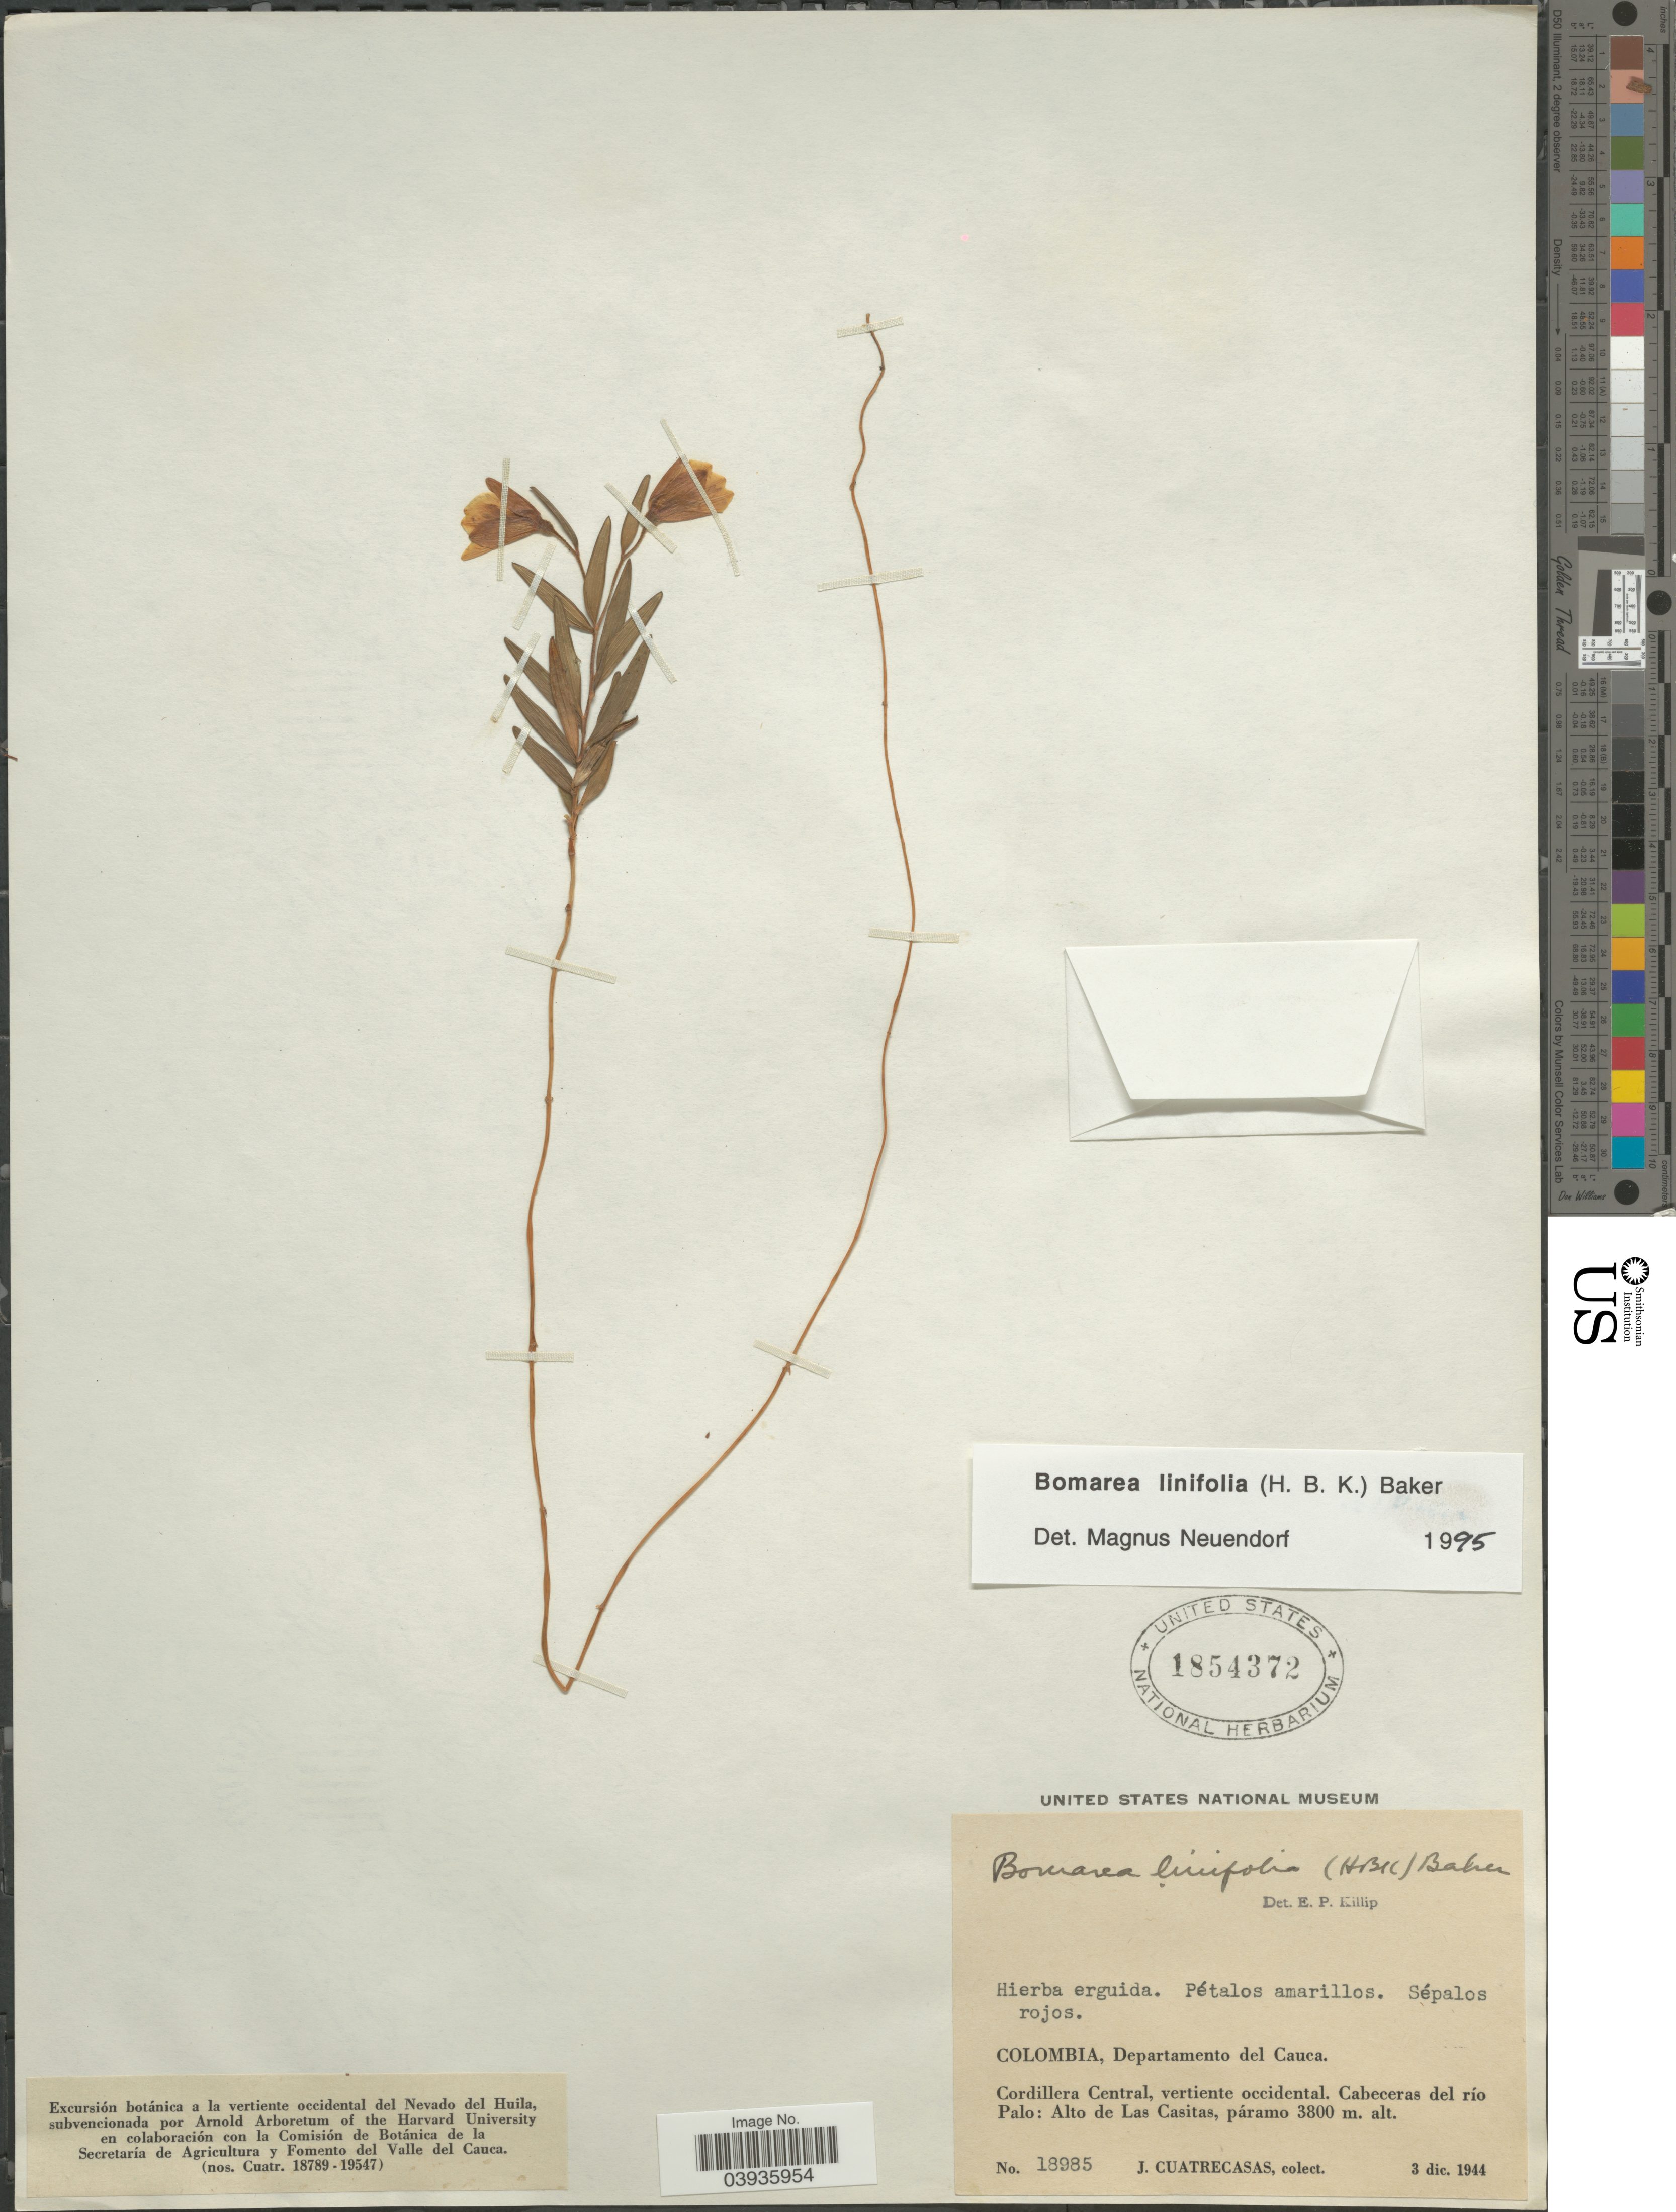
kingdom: Plantae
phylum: Tracheophyta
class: Liliopsida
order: Liliales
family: Alstroemeriaceae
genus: Bomarea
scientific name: Bomarea linifolia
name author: (Kunth) Baker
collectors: J. Cuatrecasas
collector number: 18985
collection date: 1944-12-03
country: Colombia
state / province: Cauca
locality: Departamento del Cauca. Cordillera Central, vertiente occidental. Cabeceras del río Palo: Alto de Las Casitas, páramo.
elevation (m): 3800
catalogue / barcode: US 1854372